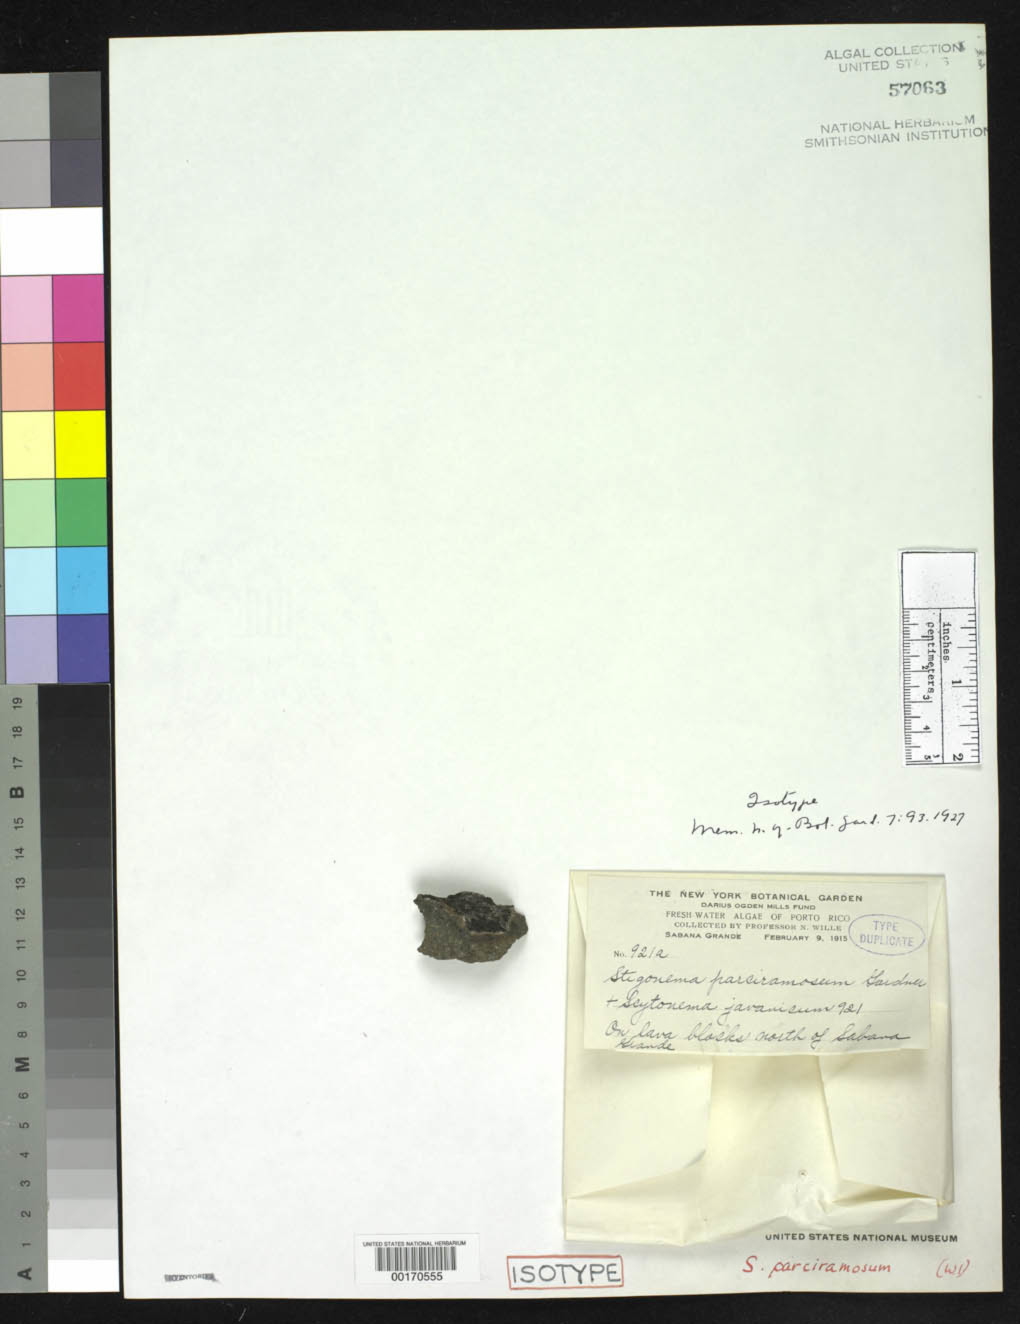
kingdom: Bacteria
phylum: Cyanobacteria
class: Cyanobacteriia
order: Cyanobacteriales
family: Stigonemataceae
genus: Stigonema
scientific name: Stigonema parciramosum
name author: N.L. Gardner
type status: Isotype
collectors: N. Wille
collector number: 921A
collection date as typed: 09 Feb 1915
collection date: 1915-02-09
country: Puerto Rico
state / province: Sabana Grande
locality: North of Sabana Grande.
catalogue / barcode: US 57063